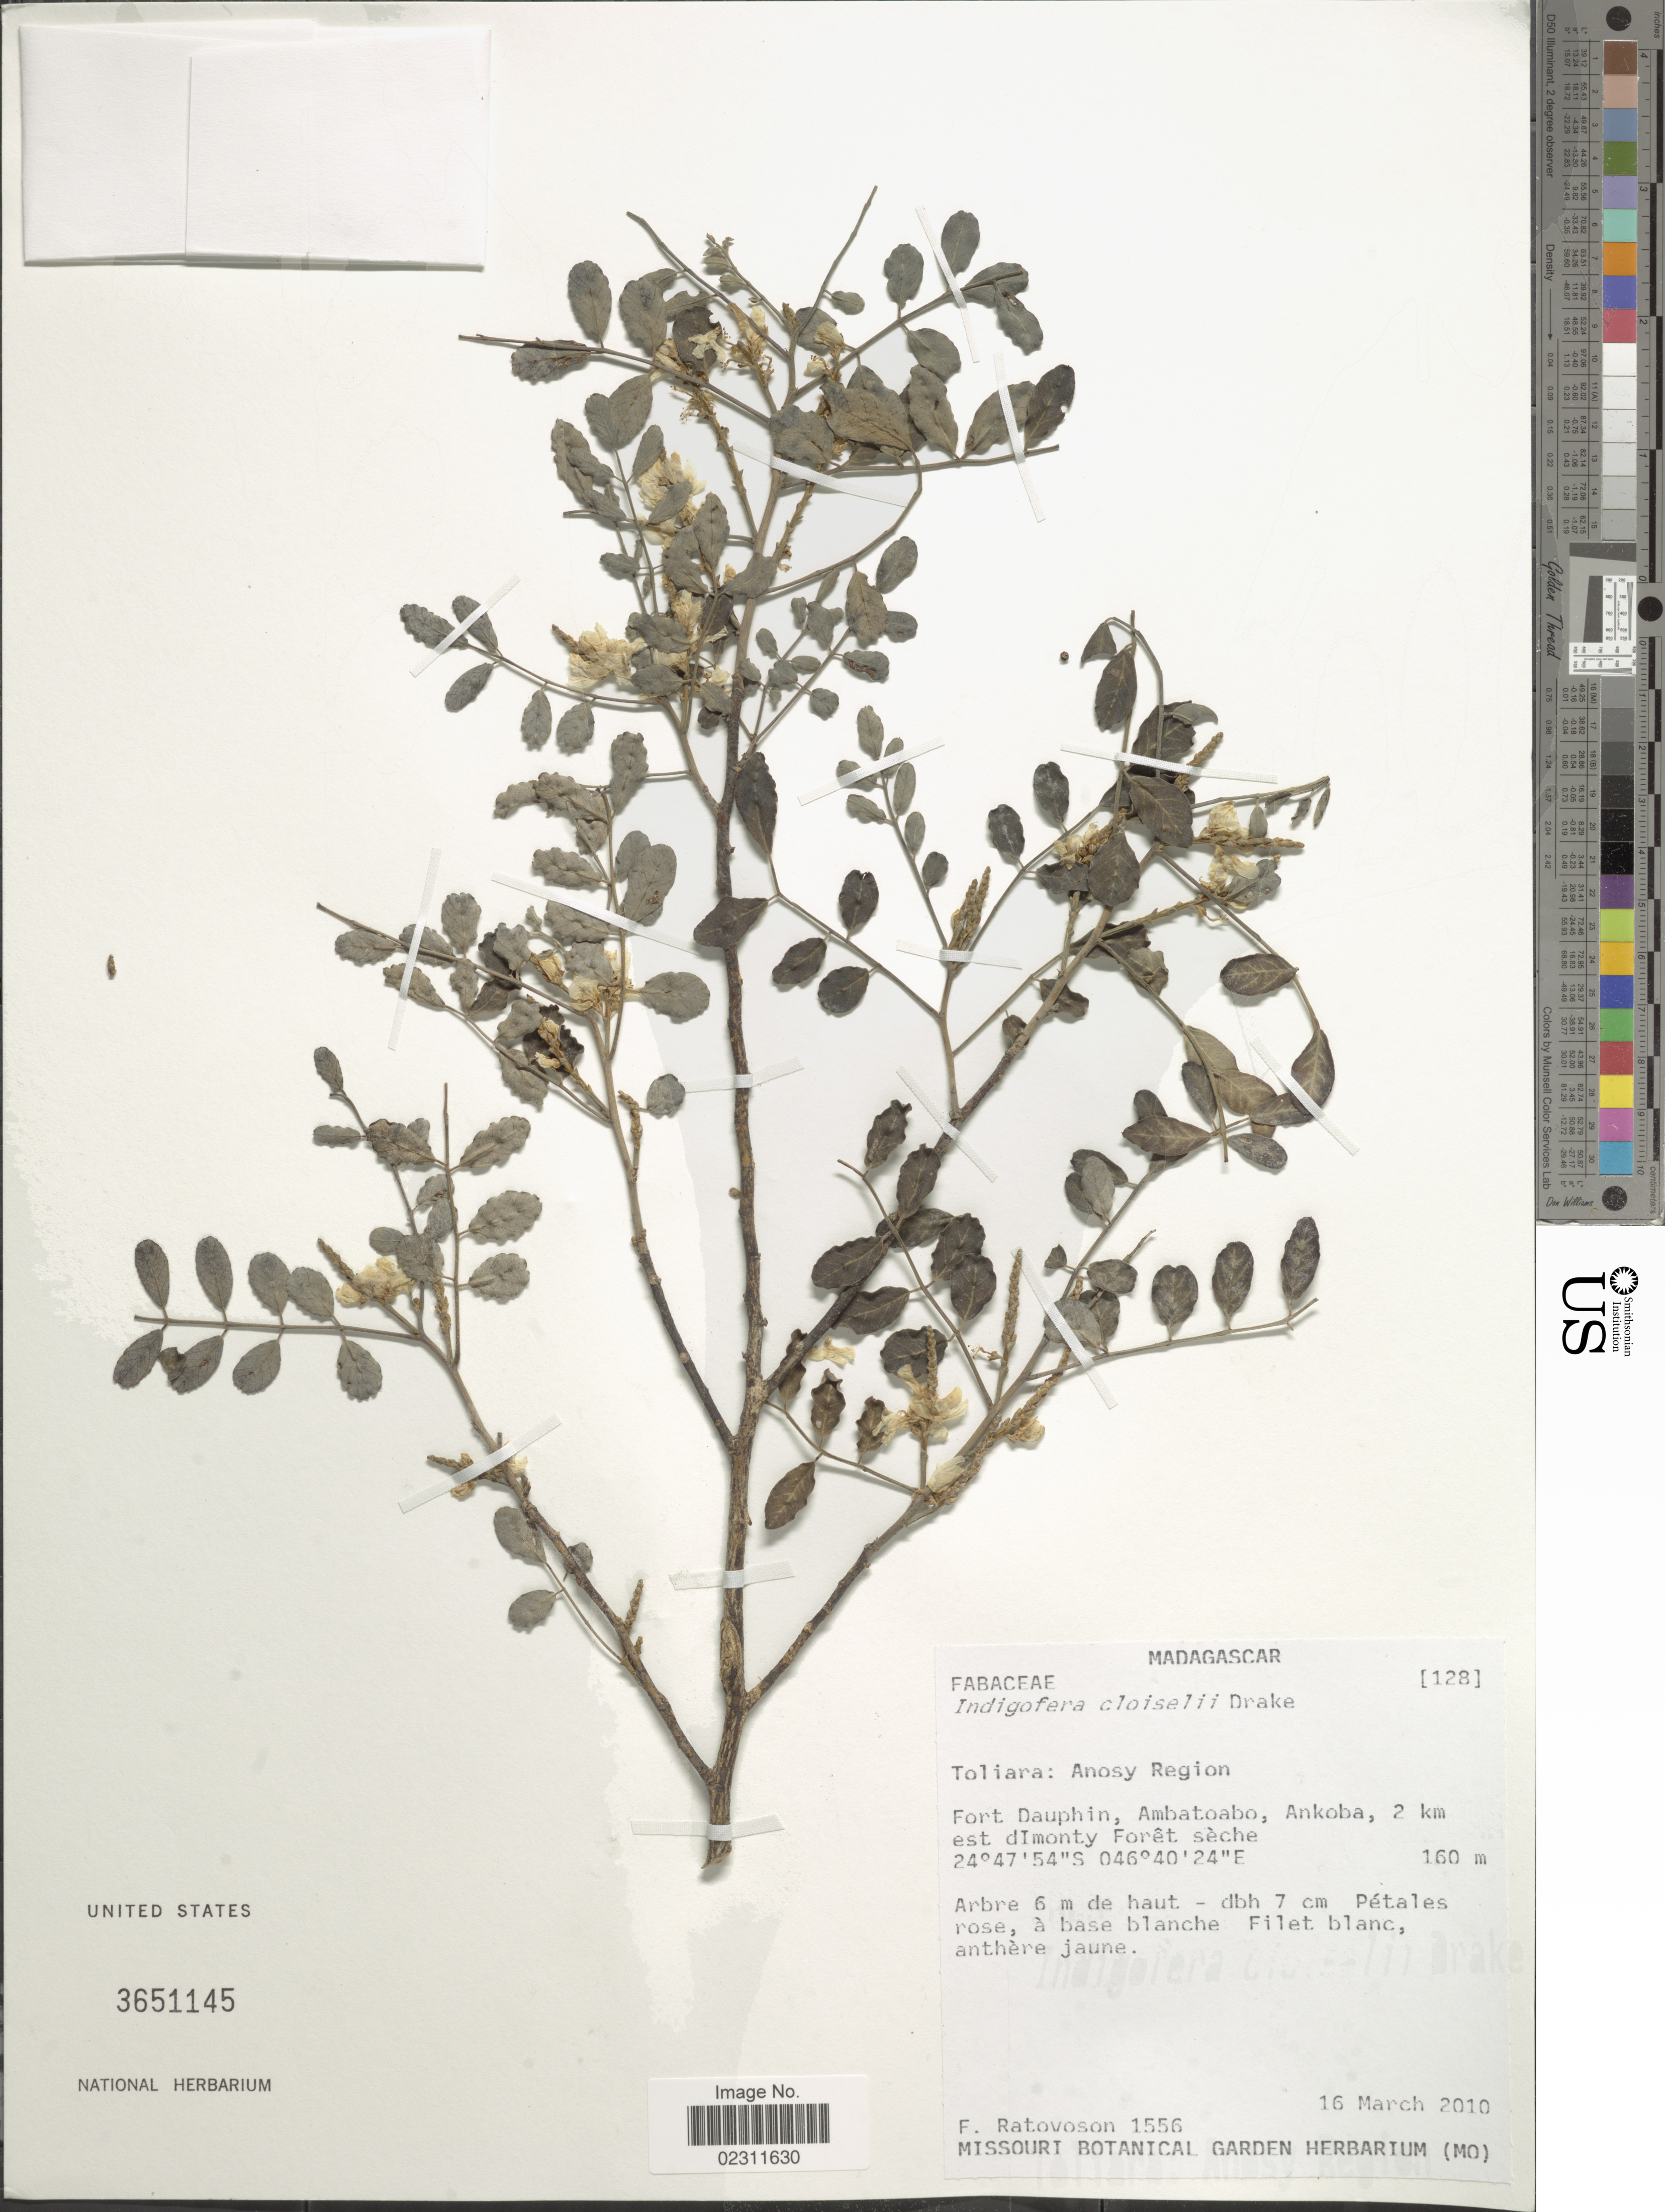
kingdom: Plantae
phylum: Tracheophyta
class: Magnoliopsida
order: Fabales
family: Fabaceae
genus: Indigofera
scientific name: Indigofera cloiselii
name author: Drake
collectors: F. Ratovoson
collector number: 1556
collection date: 2010-03-16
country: Madagascar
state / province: Anosy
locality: Anosy Region, Fort Dauphin, Ambatoabo, Ankoba, 2 km est dImonty Foret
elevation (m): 160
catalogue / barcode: US 3651145